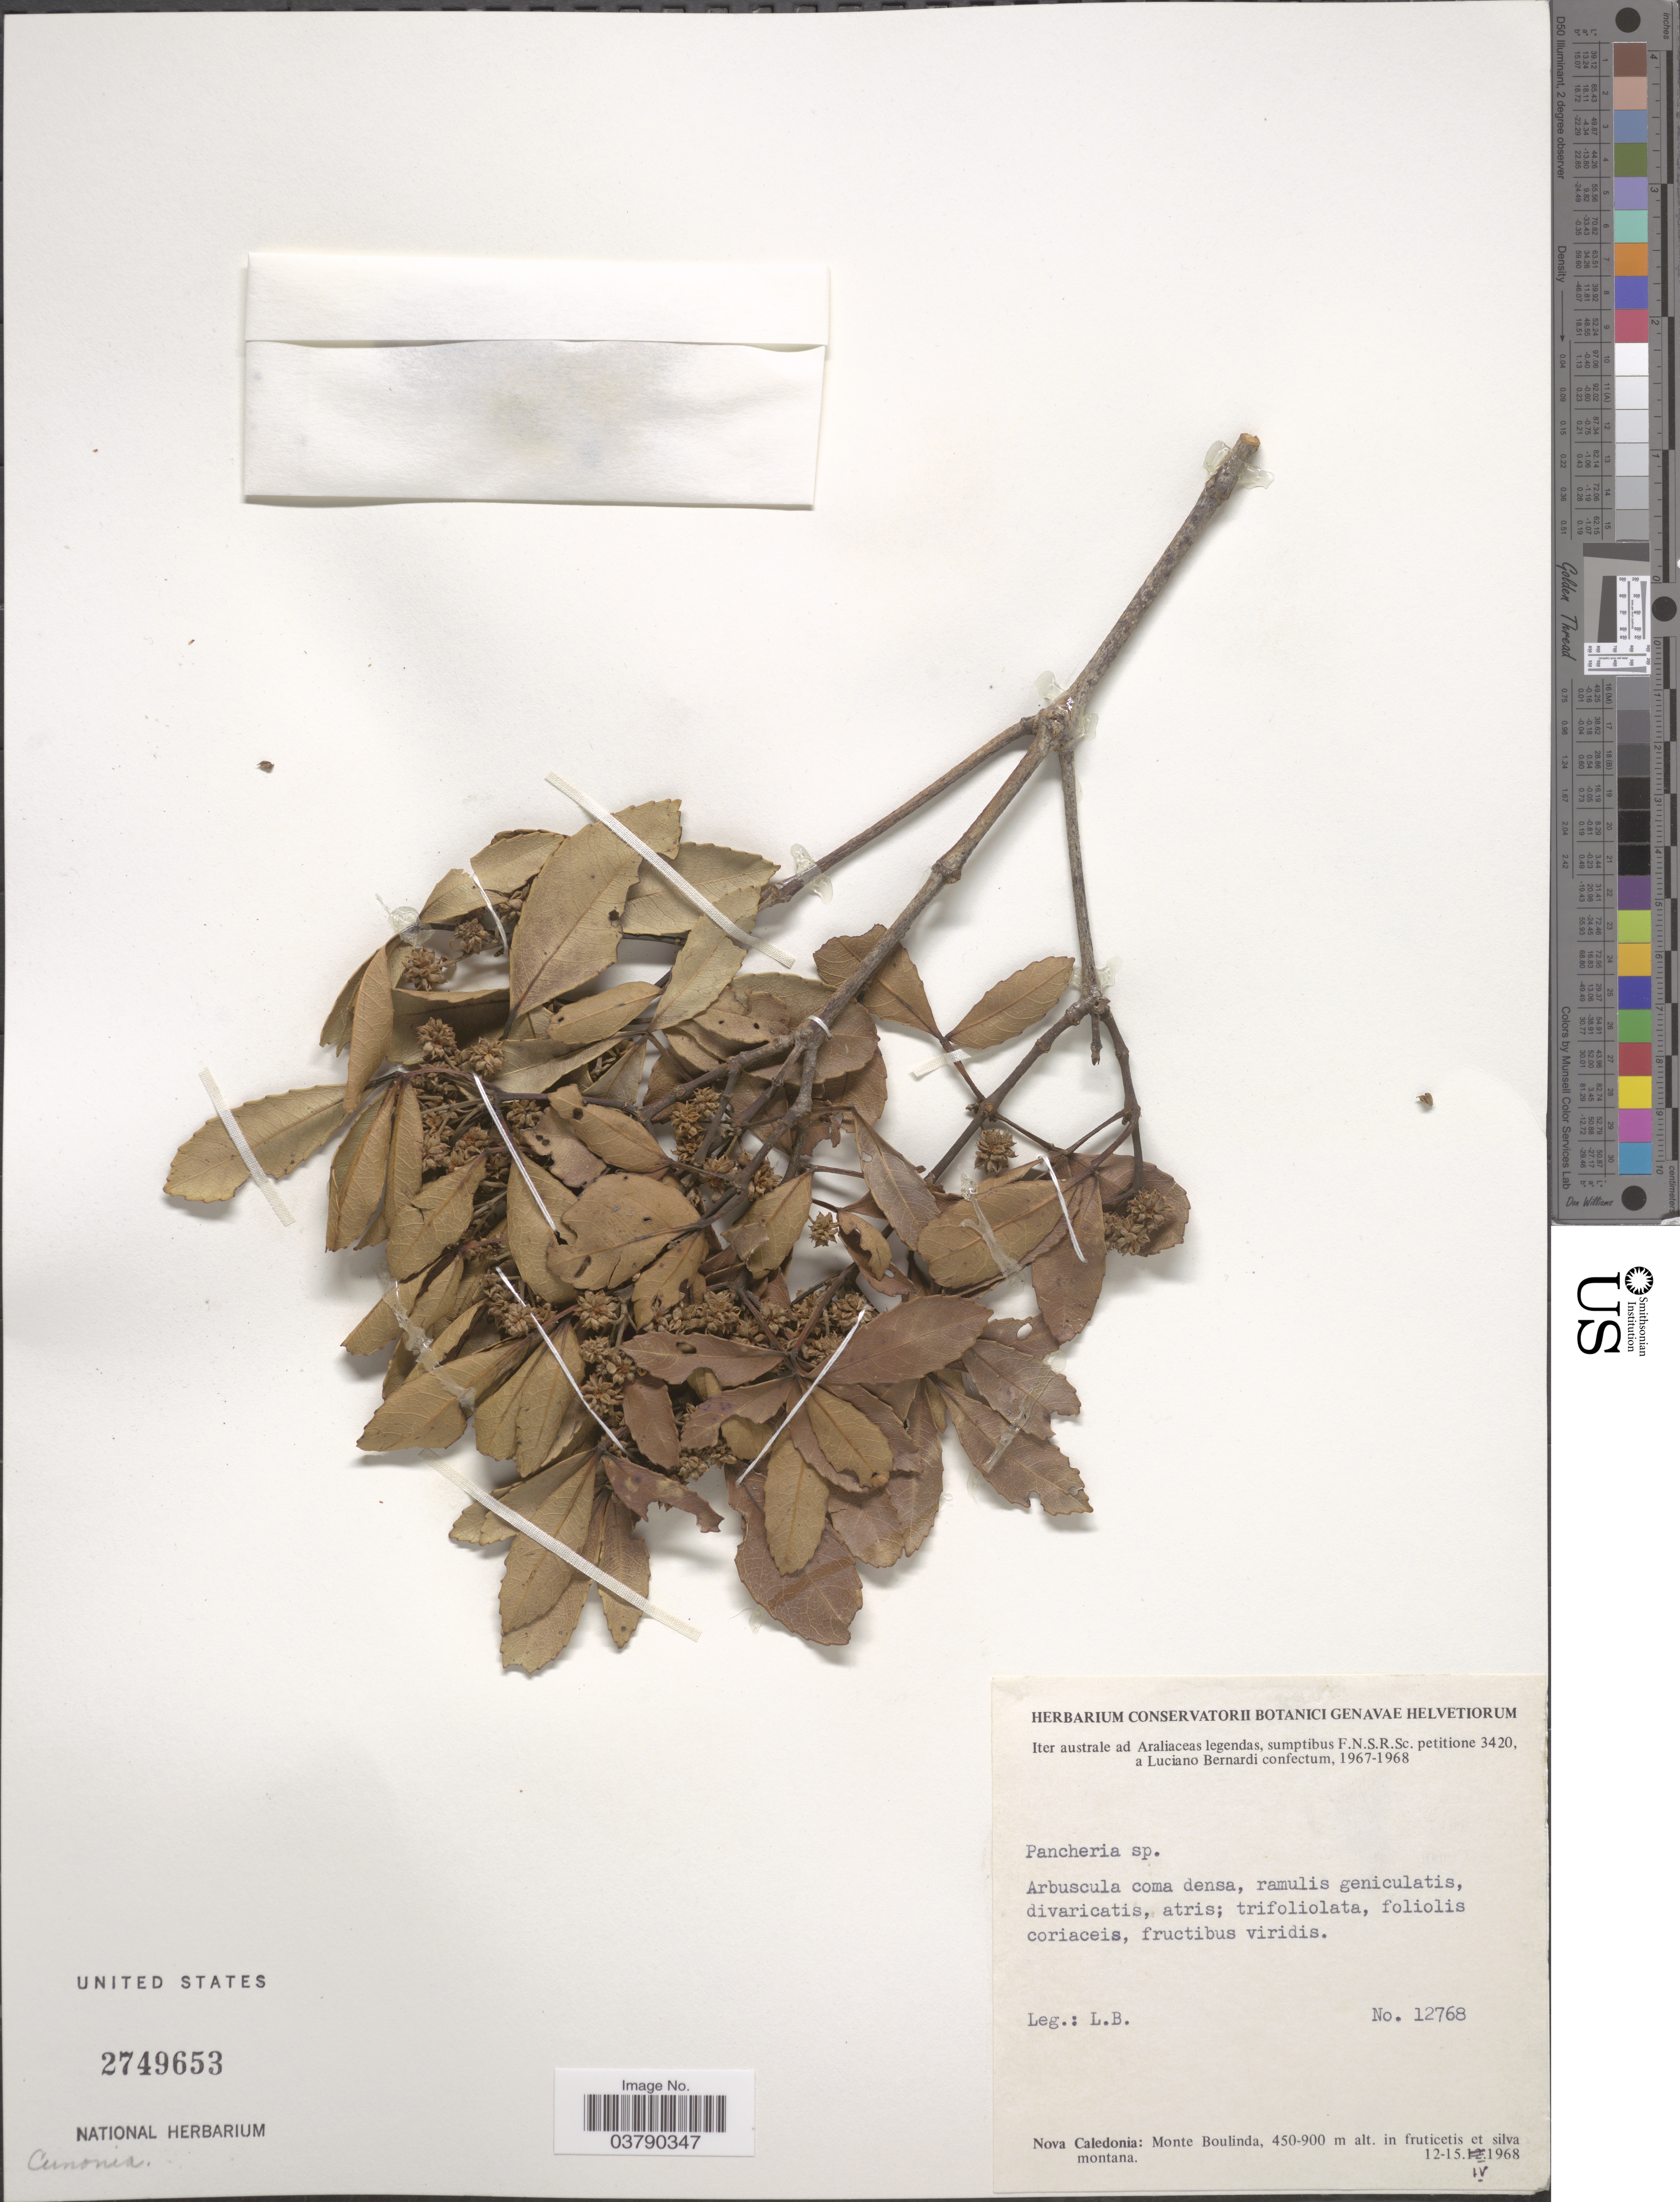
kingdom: Plantae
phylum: Tracheophyta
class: Magnoliopsida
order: Oxalidales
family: Cunoniaceae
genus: Pancheria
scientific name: Pancheria sp.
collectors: L. Bernardi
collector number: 12768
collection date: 1968-04-12/1968-04-15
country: New Caledonia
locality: Nova Caledonia: Monte Boulinda.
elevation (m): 450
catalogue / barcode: US 2749653